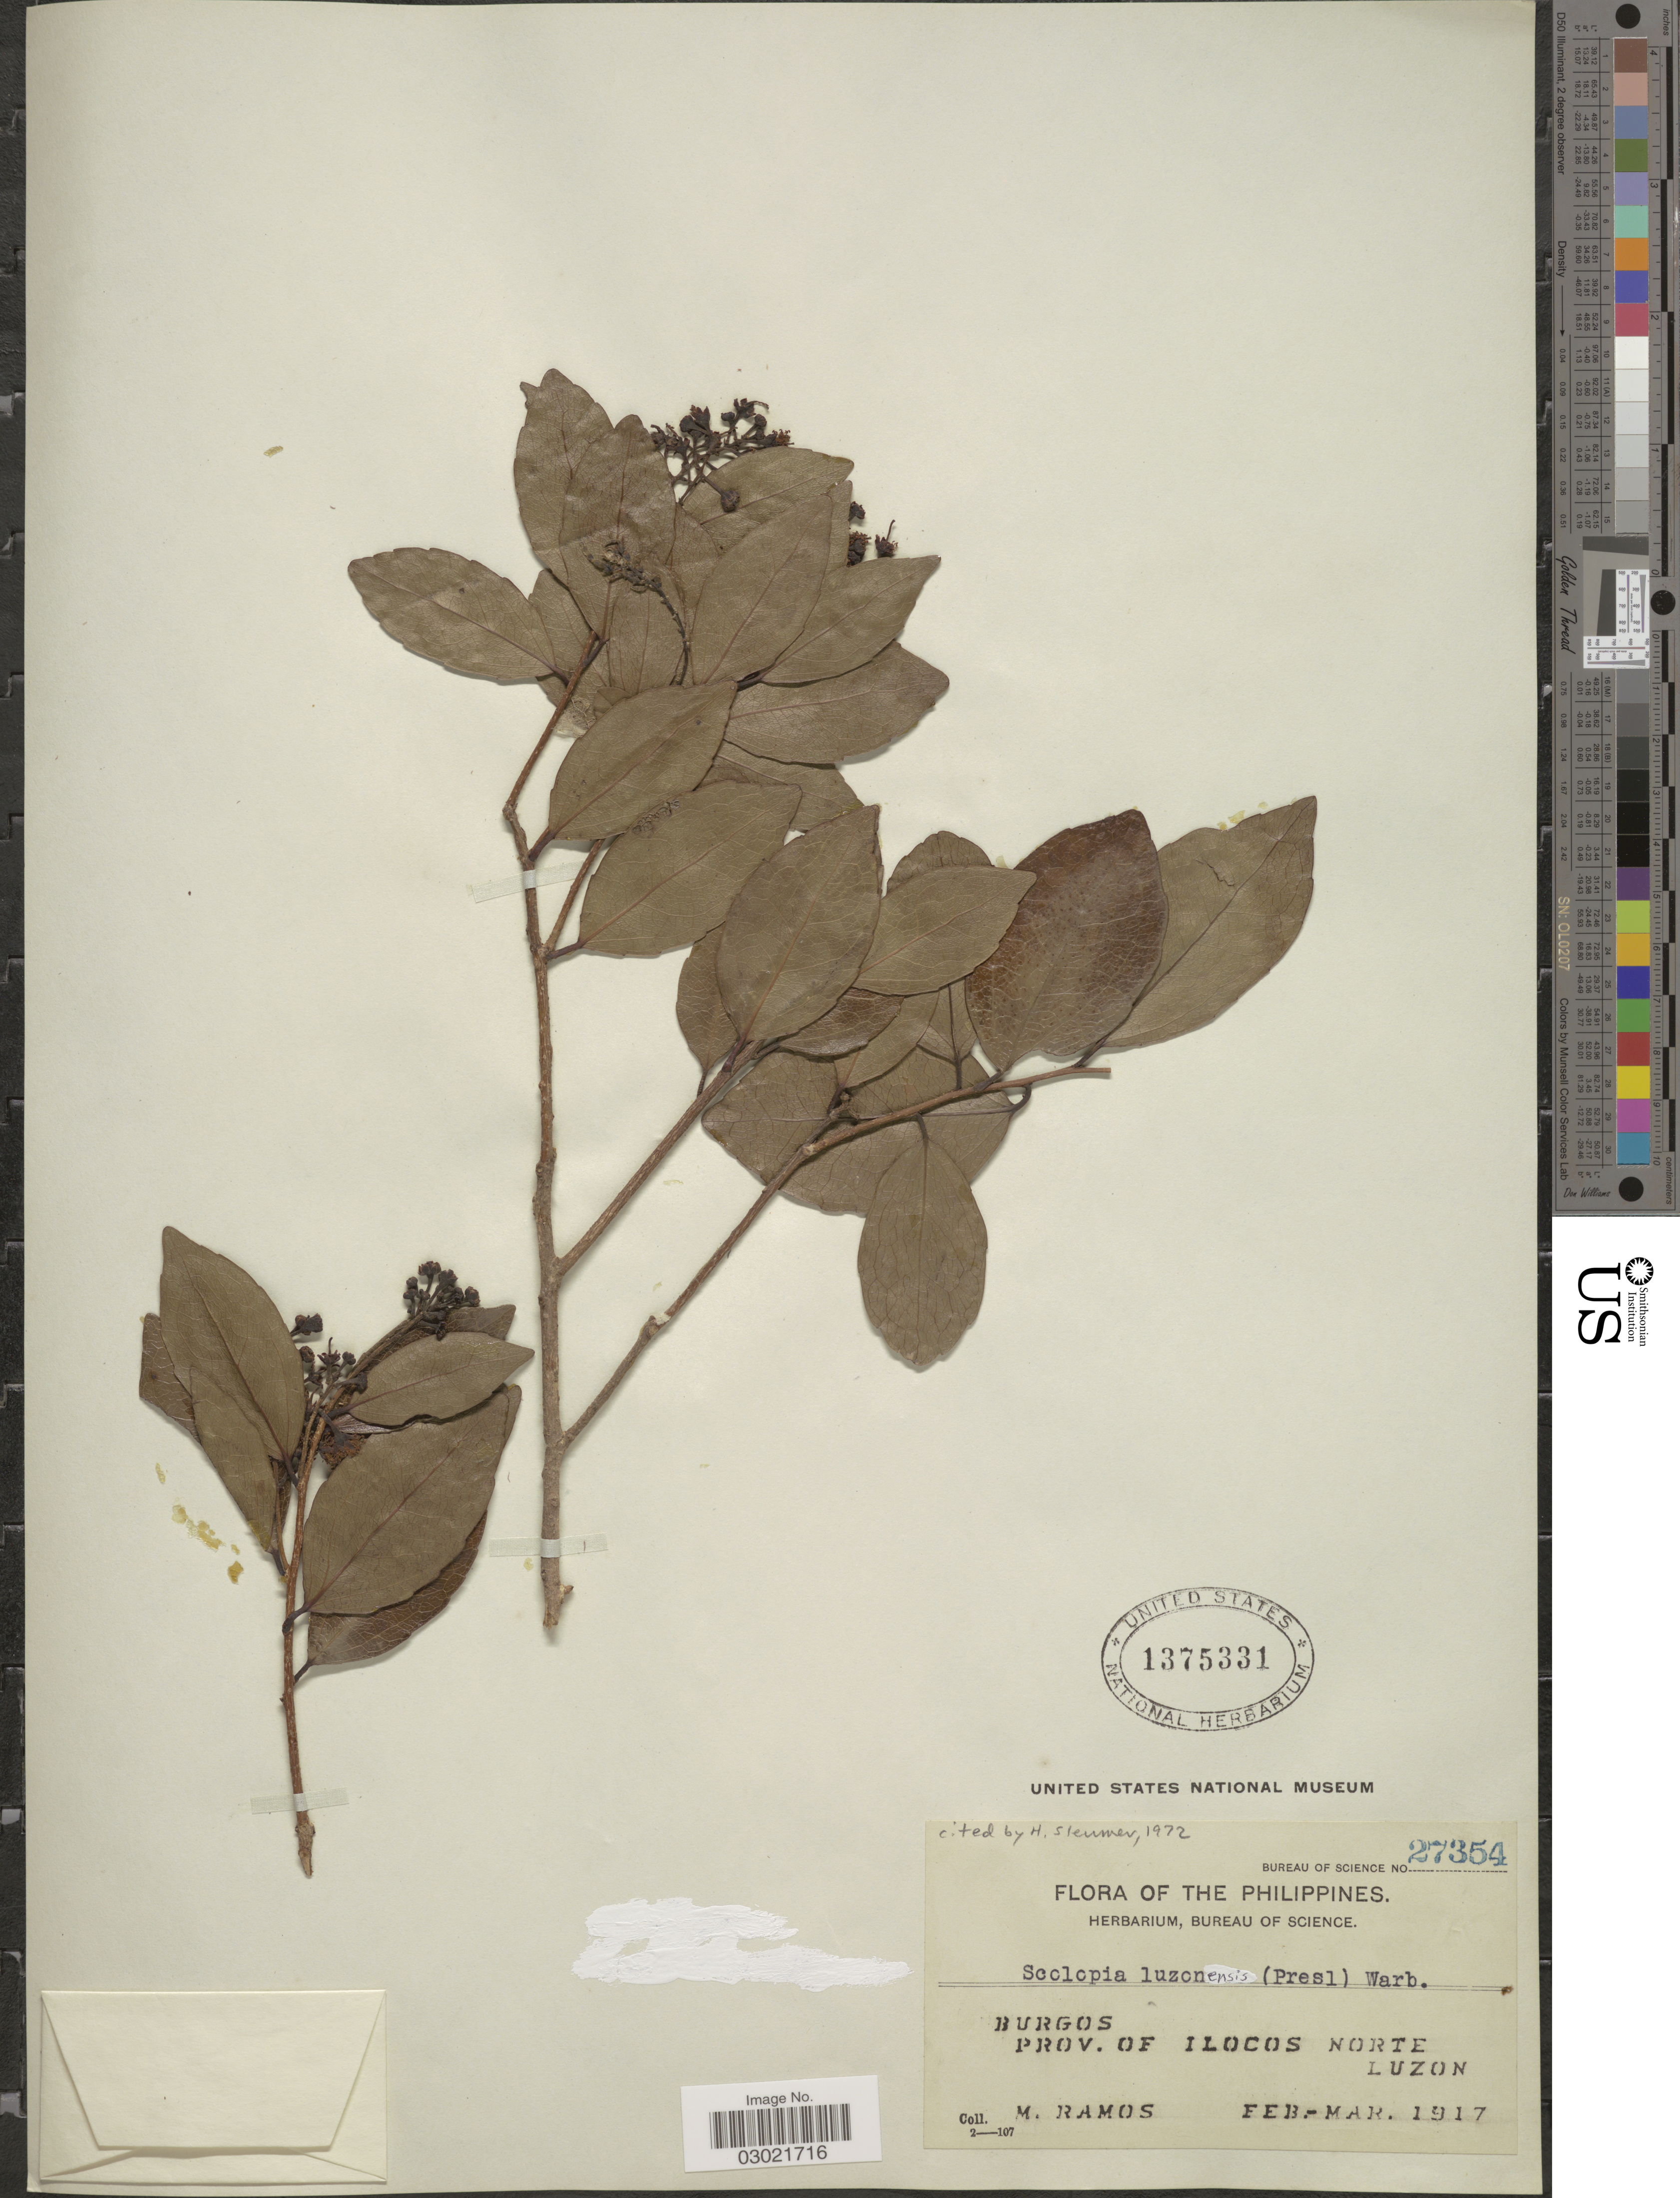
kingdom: Plantae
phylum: Tracheophyta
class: Magnoliopsida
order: Malpighiales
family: Salicaceae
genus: Scolopia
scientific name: Scolopia luzonensis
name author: (C. Presl) Warb.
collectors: M. Ramos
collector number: Bureau of Science 27354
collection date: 1917-02/1917-03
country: Philippines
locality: Burgos. Prov. of Ilocos Norte Luzon.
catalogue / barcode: US 1375331